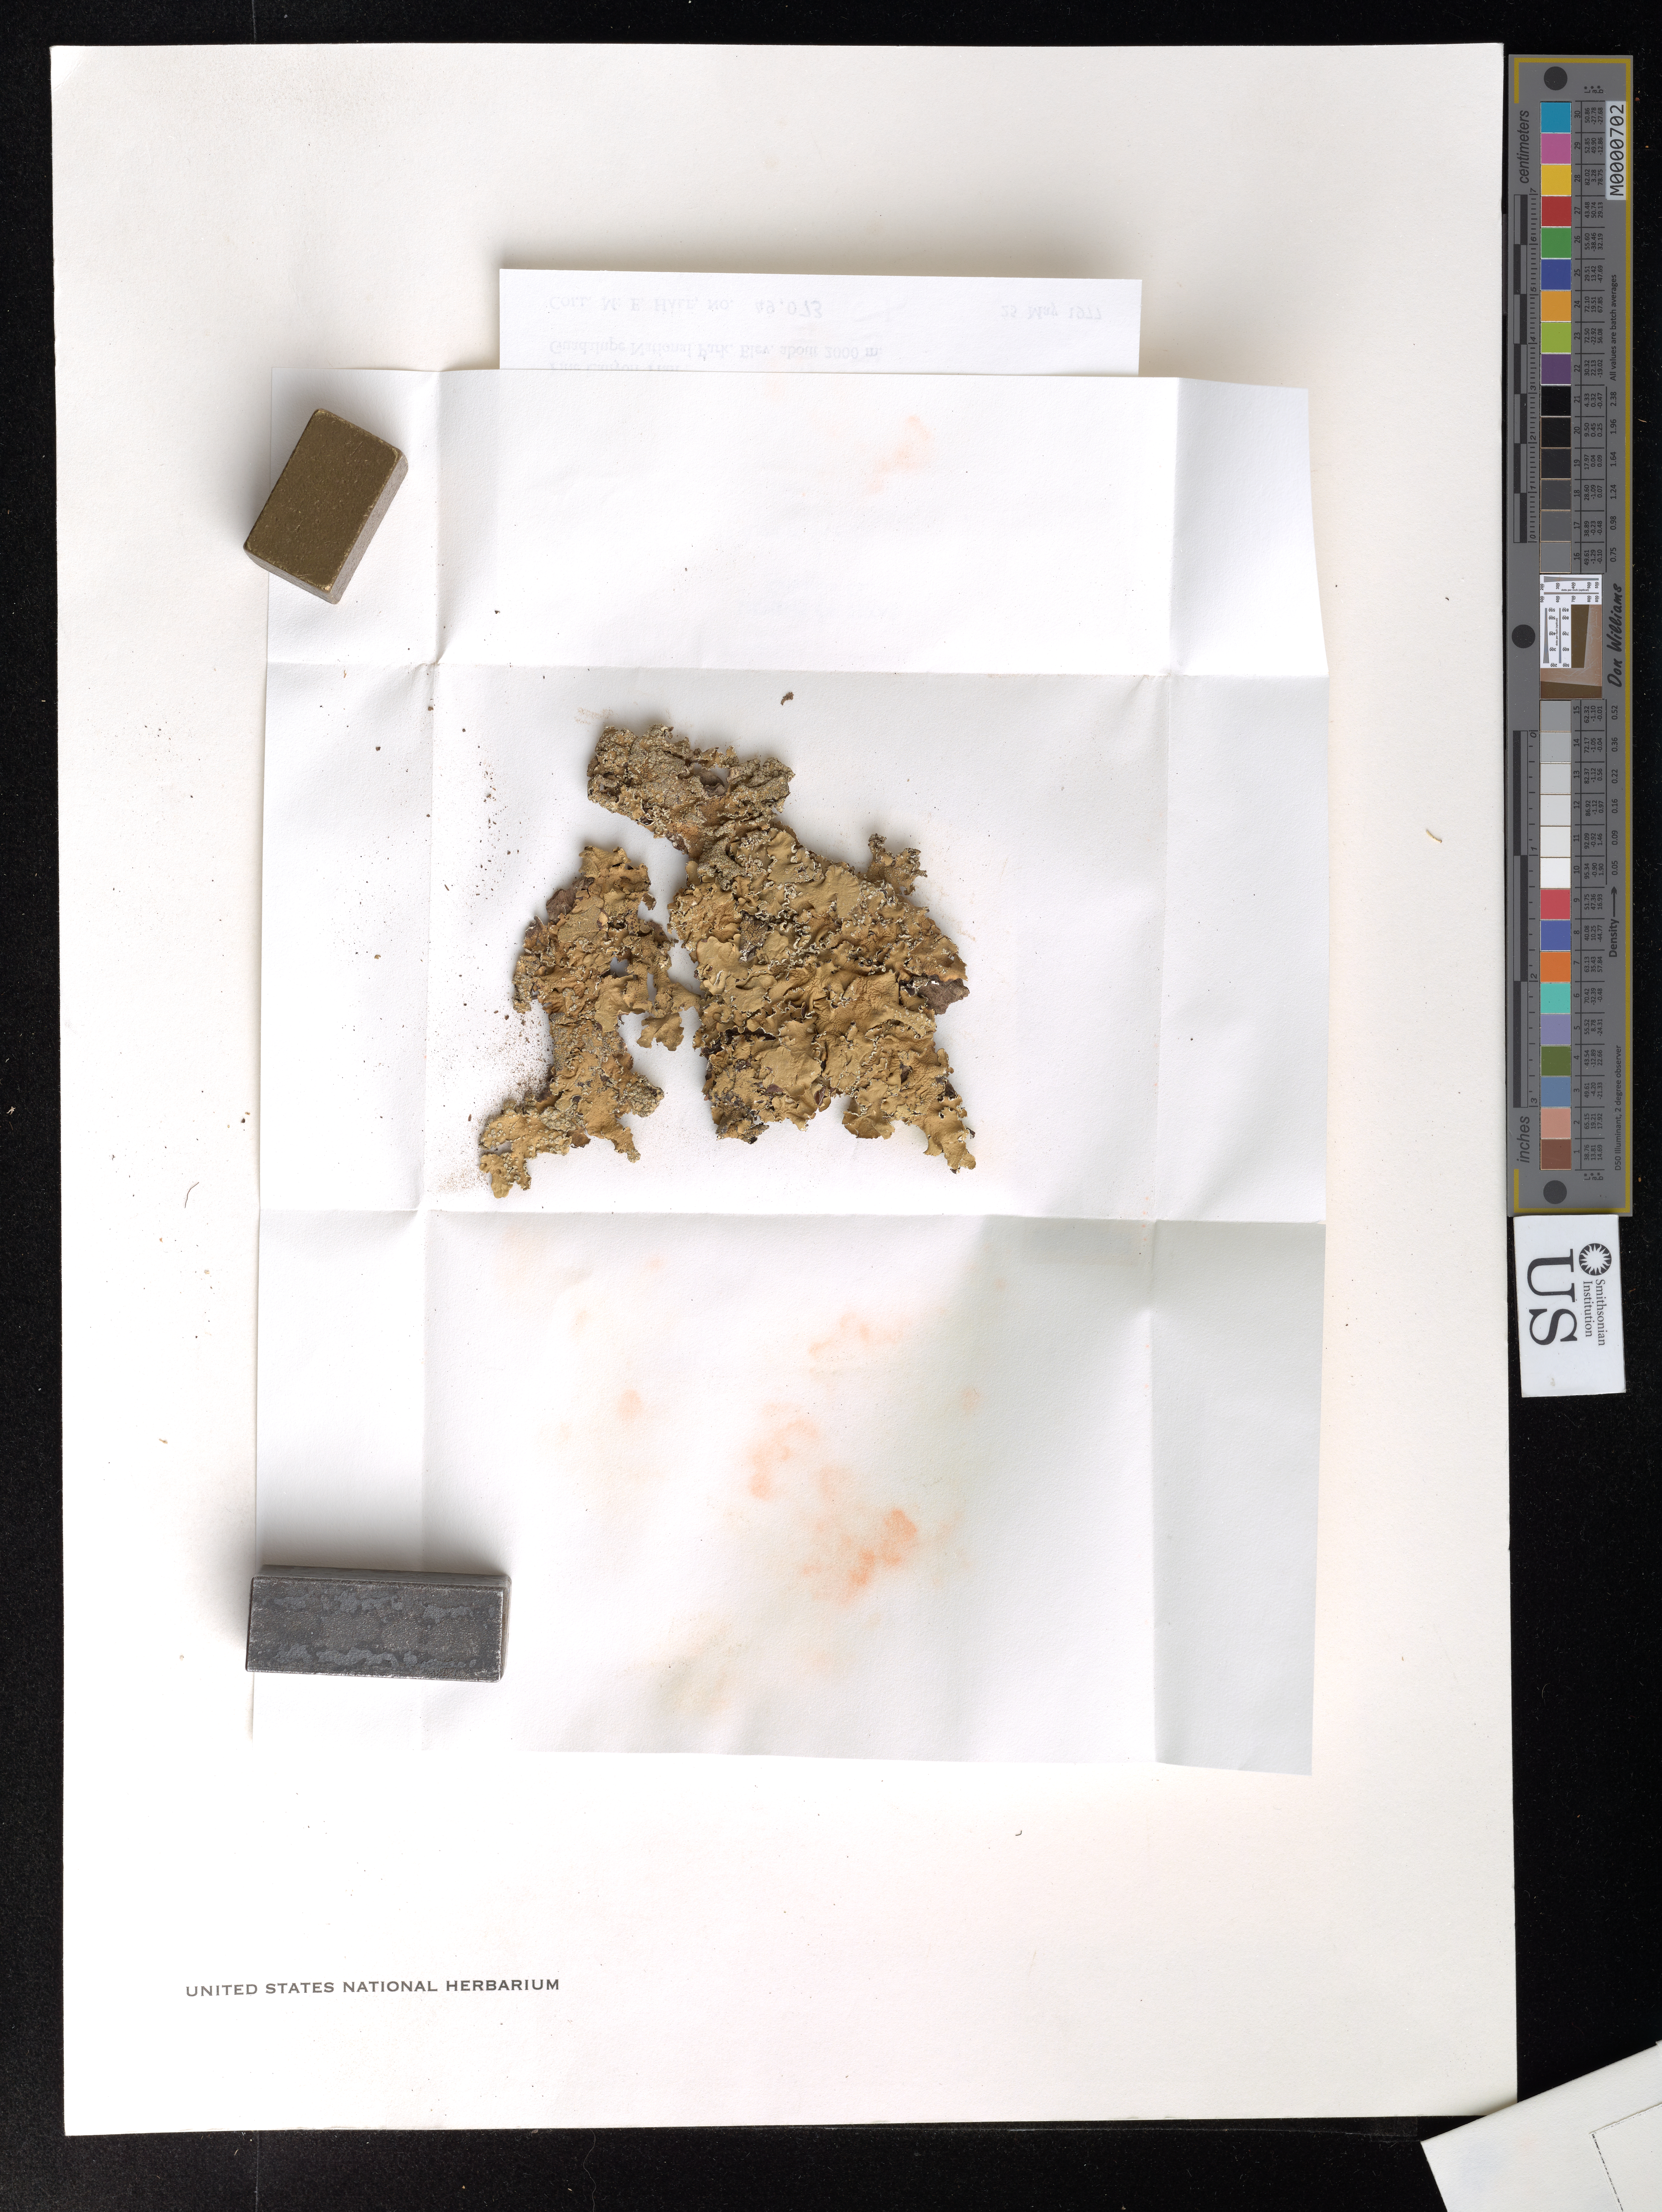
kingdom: Fungi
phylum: Ascomycota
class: Lecanoromycetes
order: Lecanorales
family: Parmeliaceae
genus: Flavopunctelia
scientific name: Flavopunctelia flaventior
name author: (Stirt.) Hale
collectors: M. Hale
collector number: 49073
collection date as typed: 25 May 1977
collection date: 1977-05-25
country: United States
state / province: Texas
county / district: Culberson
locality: Guadalupe national park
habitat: Pine canyon trail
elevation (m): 2000